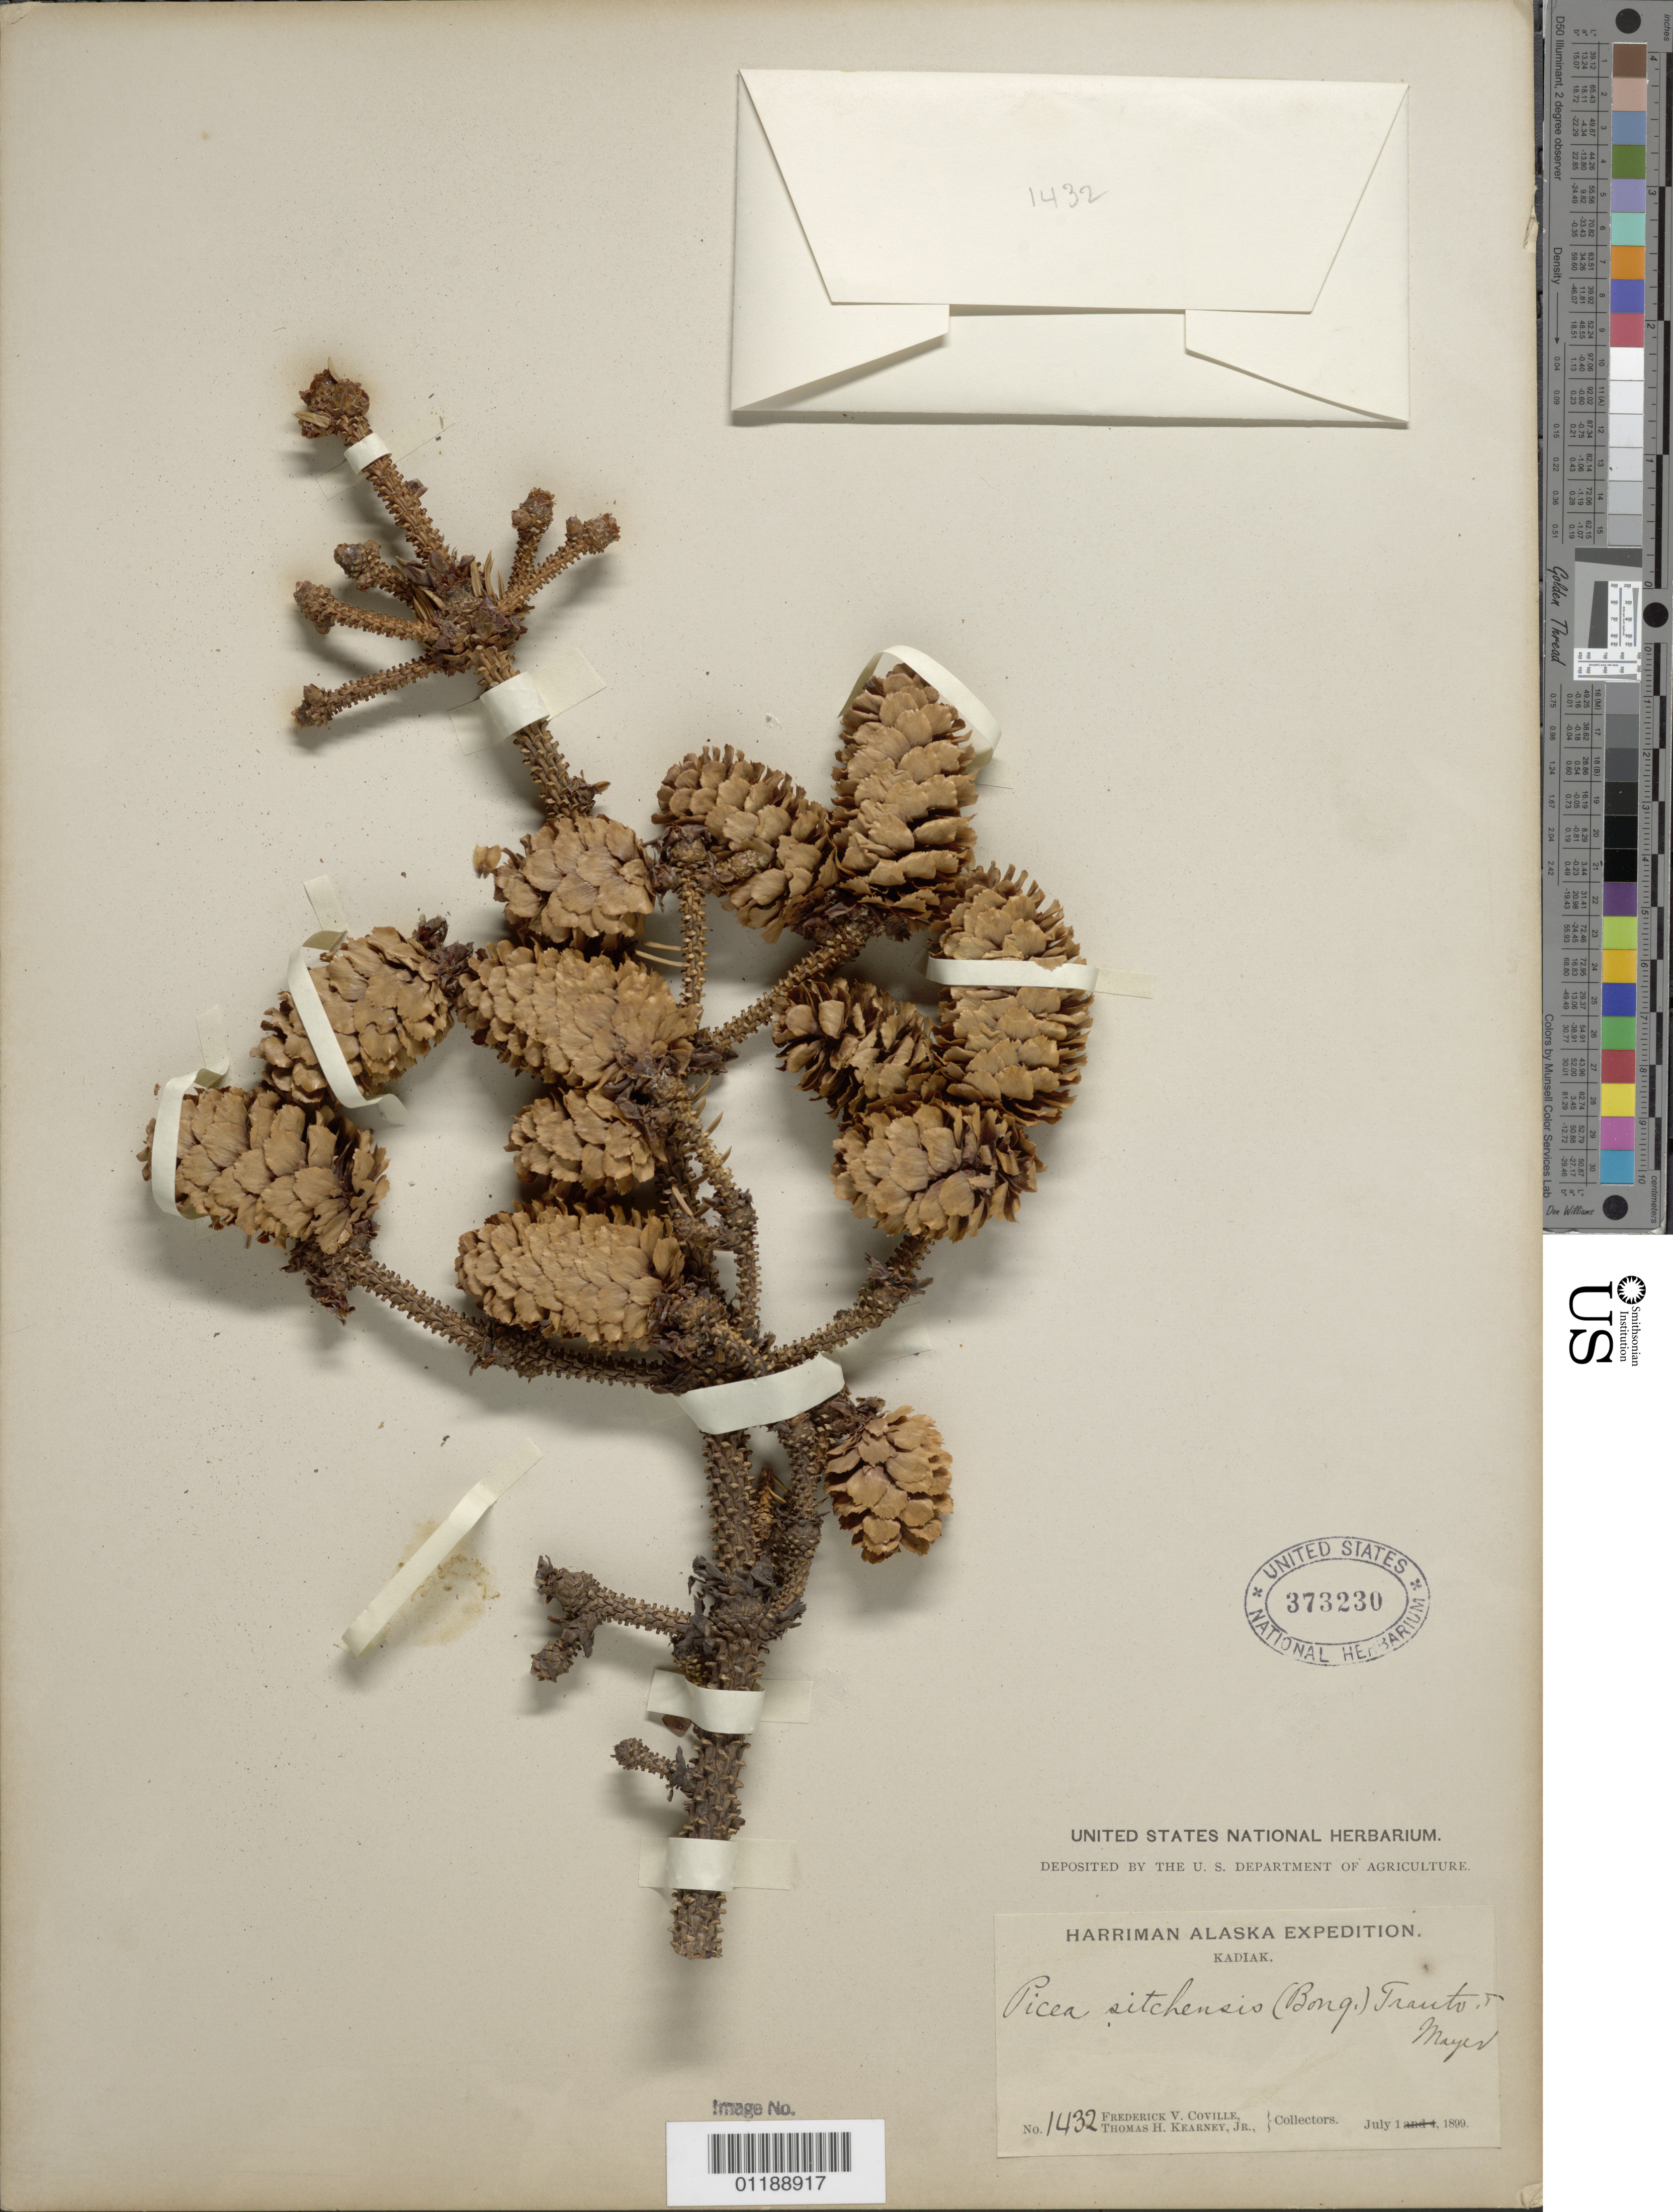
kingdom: Plantae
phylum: Tracheophyta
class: Pinopsida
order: Pinales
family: Pinaceae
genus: Picea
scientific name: Picea sitchensis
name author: (Bong.) Carrière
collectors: F. V. Coville & T. H. Kearney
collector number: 1432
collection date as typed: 01 Jul 1899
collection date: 1899-07-01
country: United States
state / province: Alaska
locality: Kadiak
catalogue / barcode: US 373230